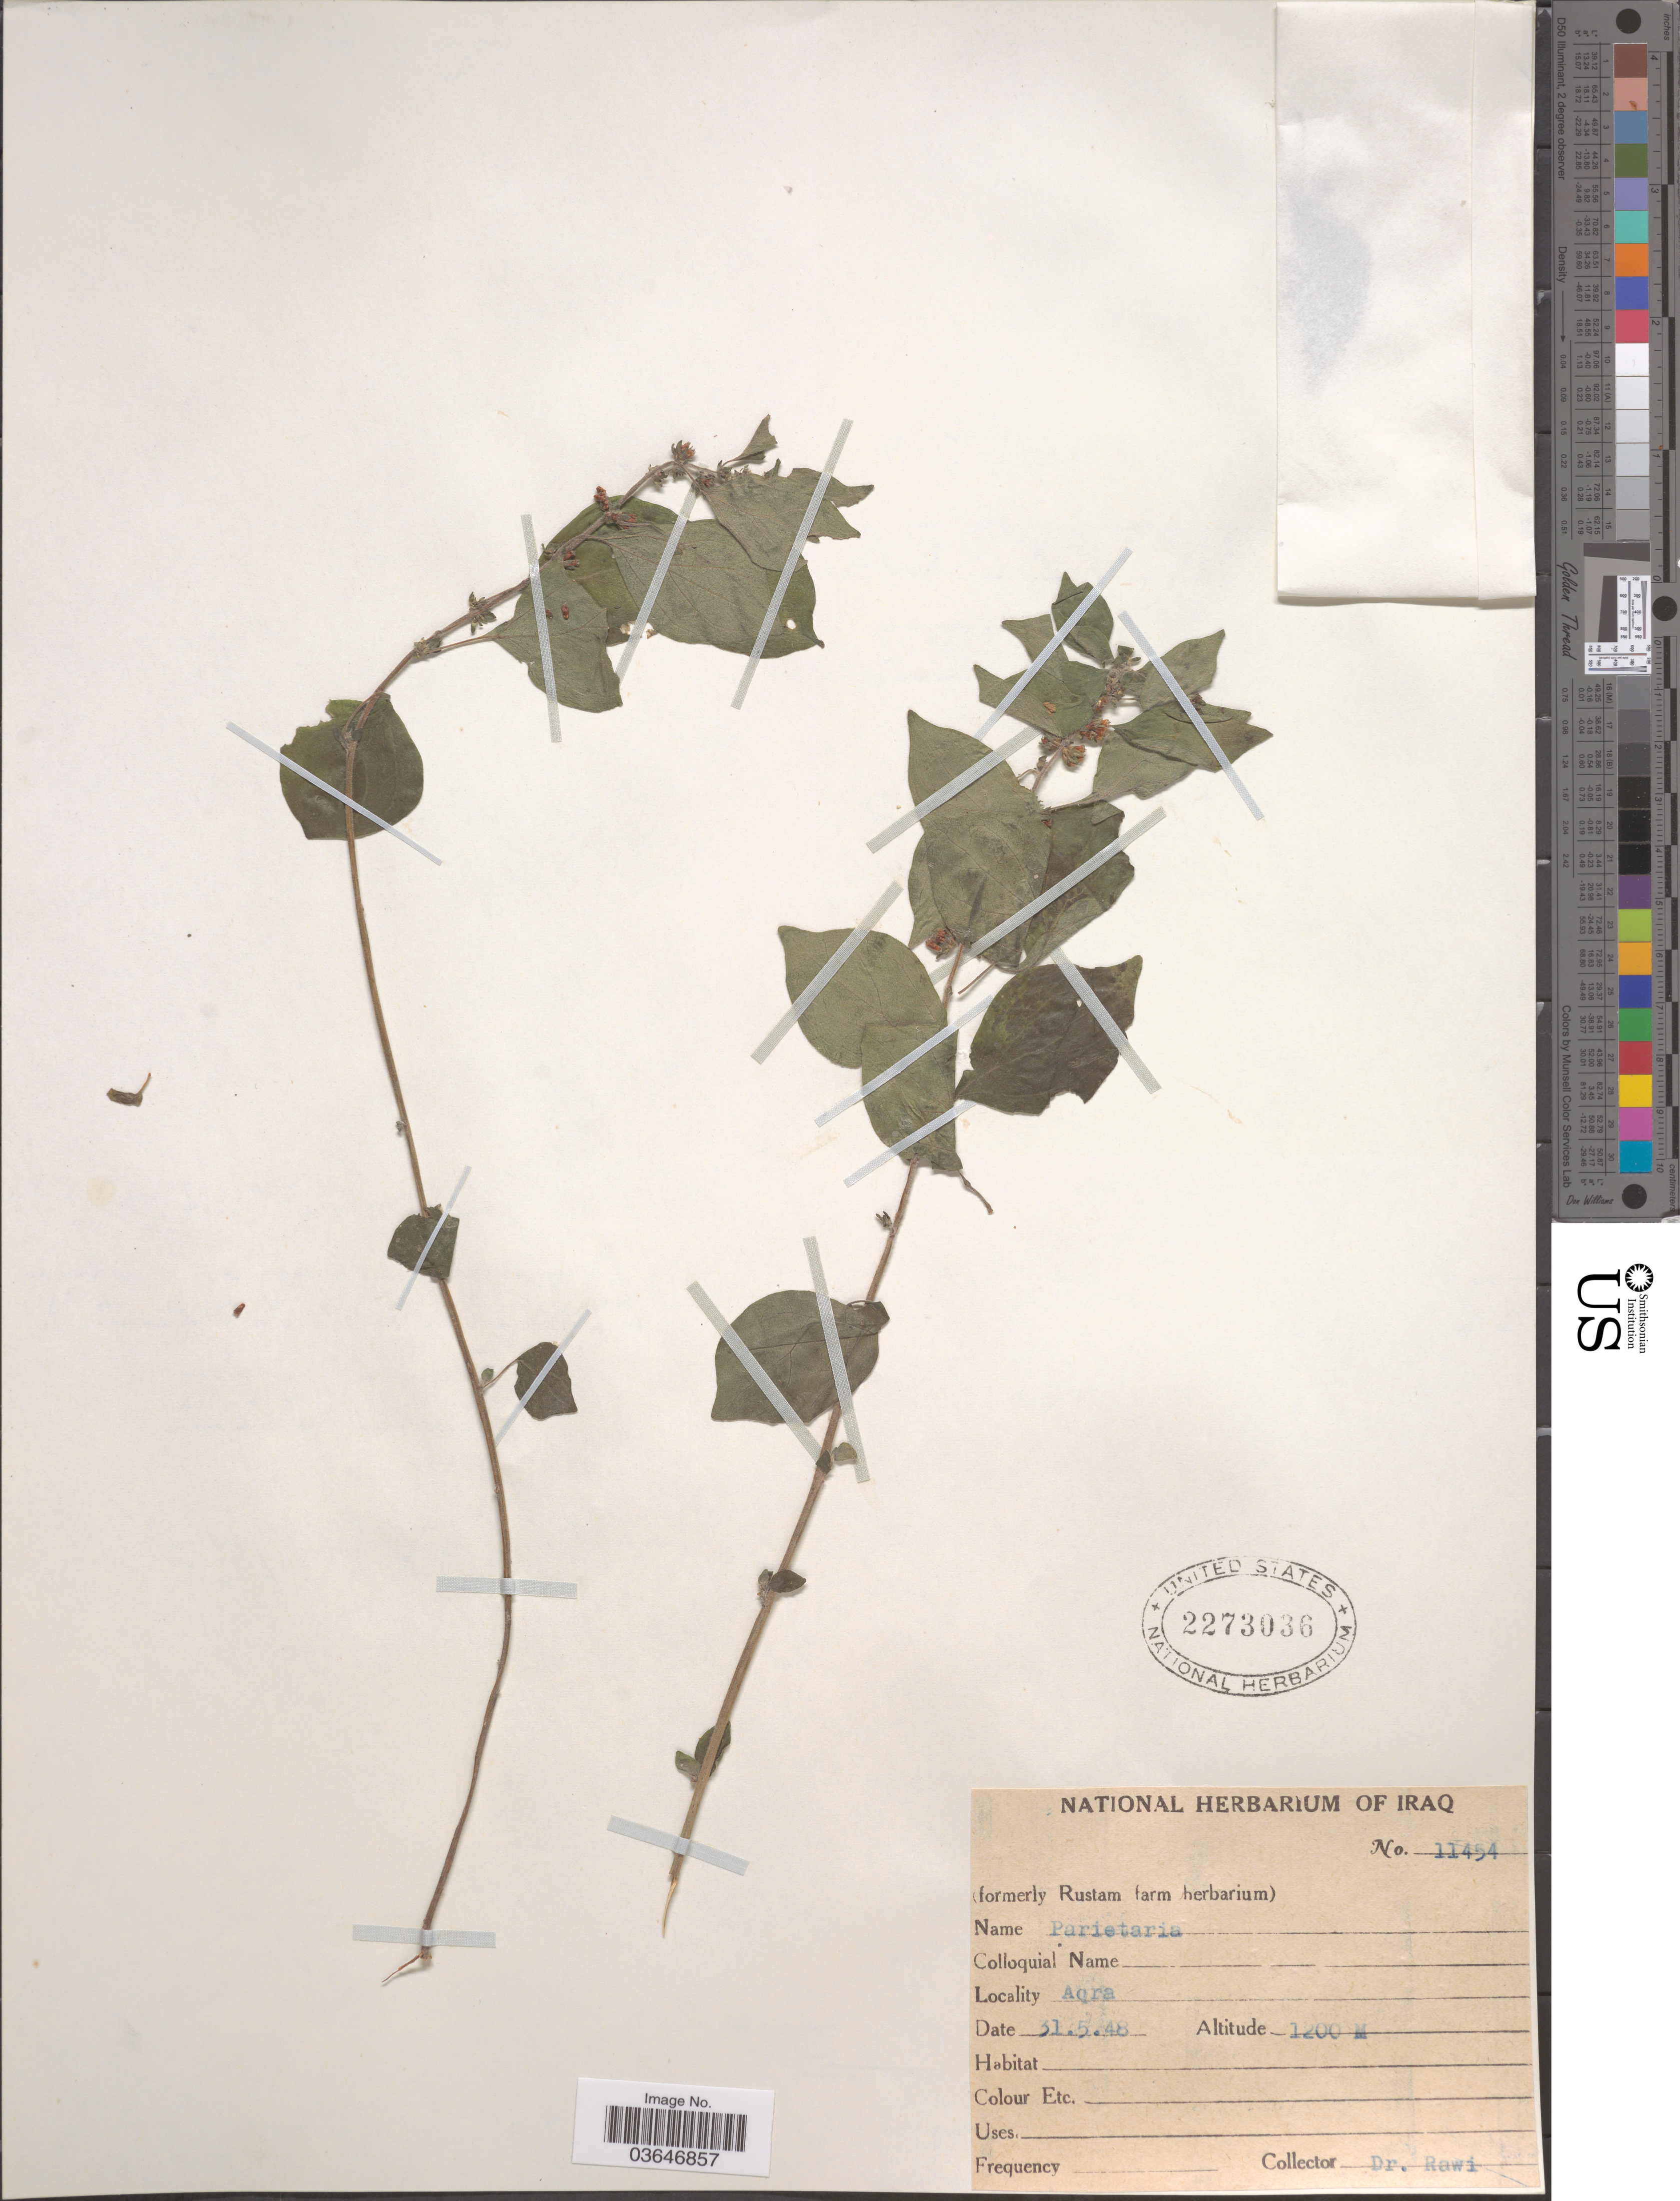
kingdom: Plantae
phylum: Tracheophyta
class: Magnoliopsida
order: Rosales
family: Urticaceae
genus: Parietaria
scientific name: Parietaria sp.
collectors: -. Rawi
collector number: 11454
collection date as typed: Transcribed d/m/y: 31/5/48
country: Iraq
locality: Aqra.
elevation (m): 1200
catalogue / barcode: US 2273036